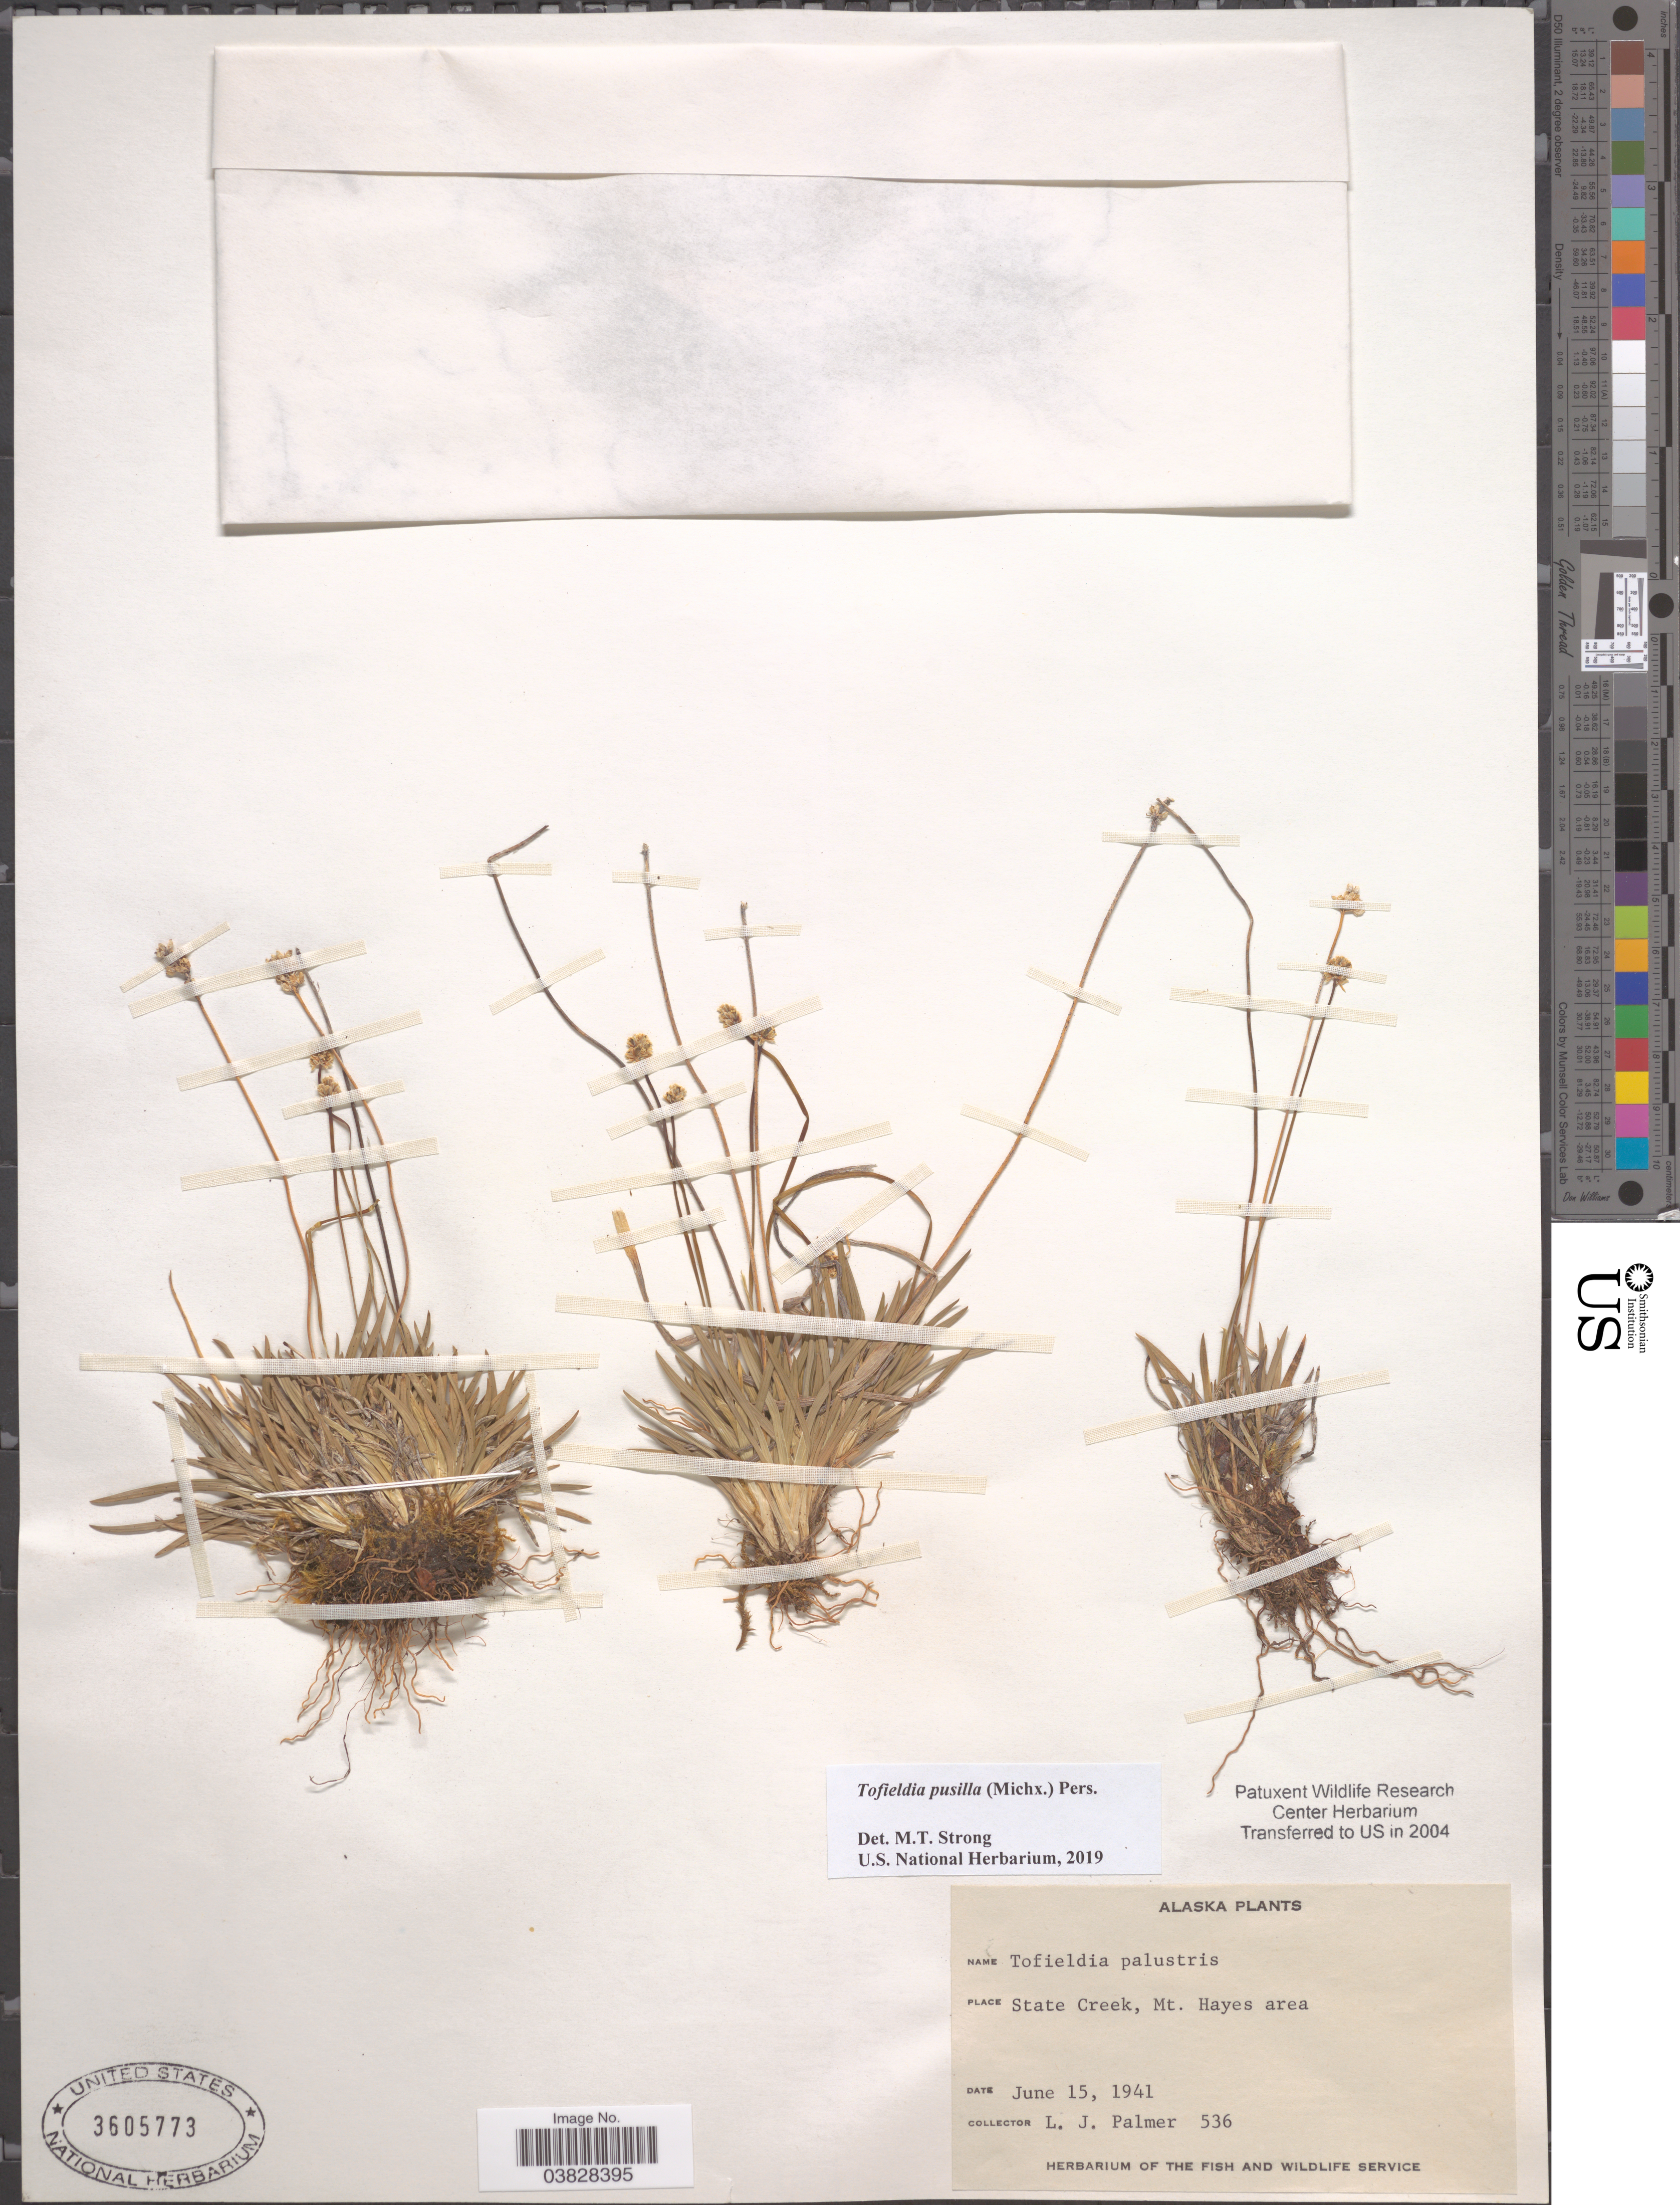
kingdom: Plantae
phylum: Tracheophyta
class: Liliopsida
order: Alismatales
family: Tofieldiaceae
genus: Tofieldia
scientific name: Tofieldia pusilla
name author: (Michx.) Pers.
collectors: L. J. Palmer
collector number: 536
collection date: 1941-06-15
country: United States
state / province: Alaska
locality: State Creek, Mt. Hayes area.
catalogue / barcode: US 3605773